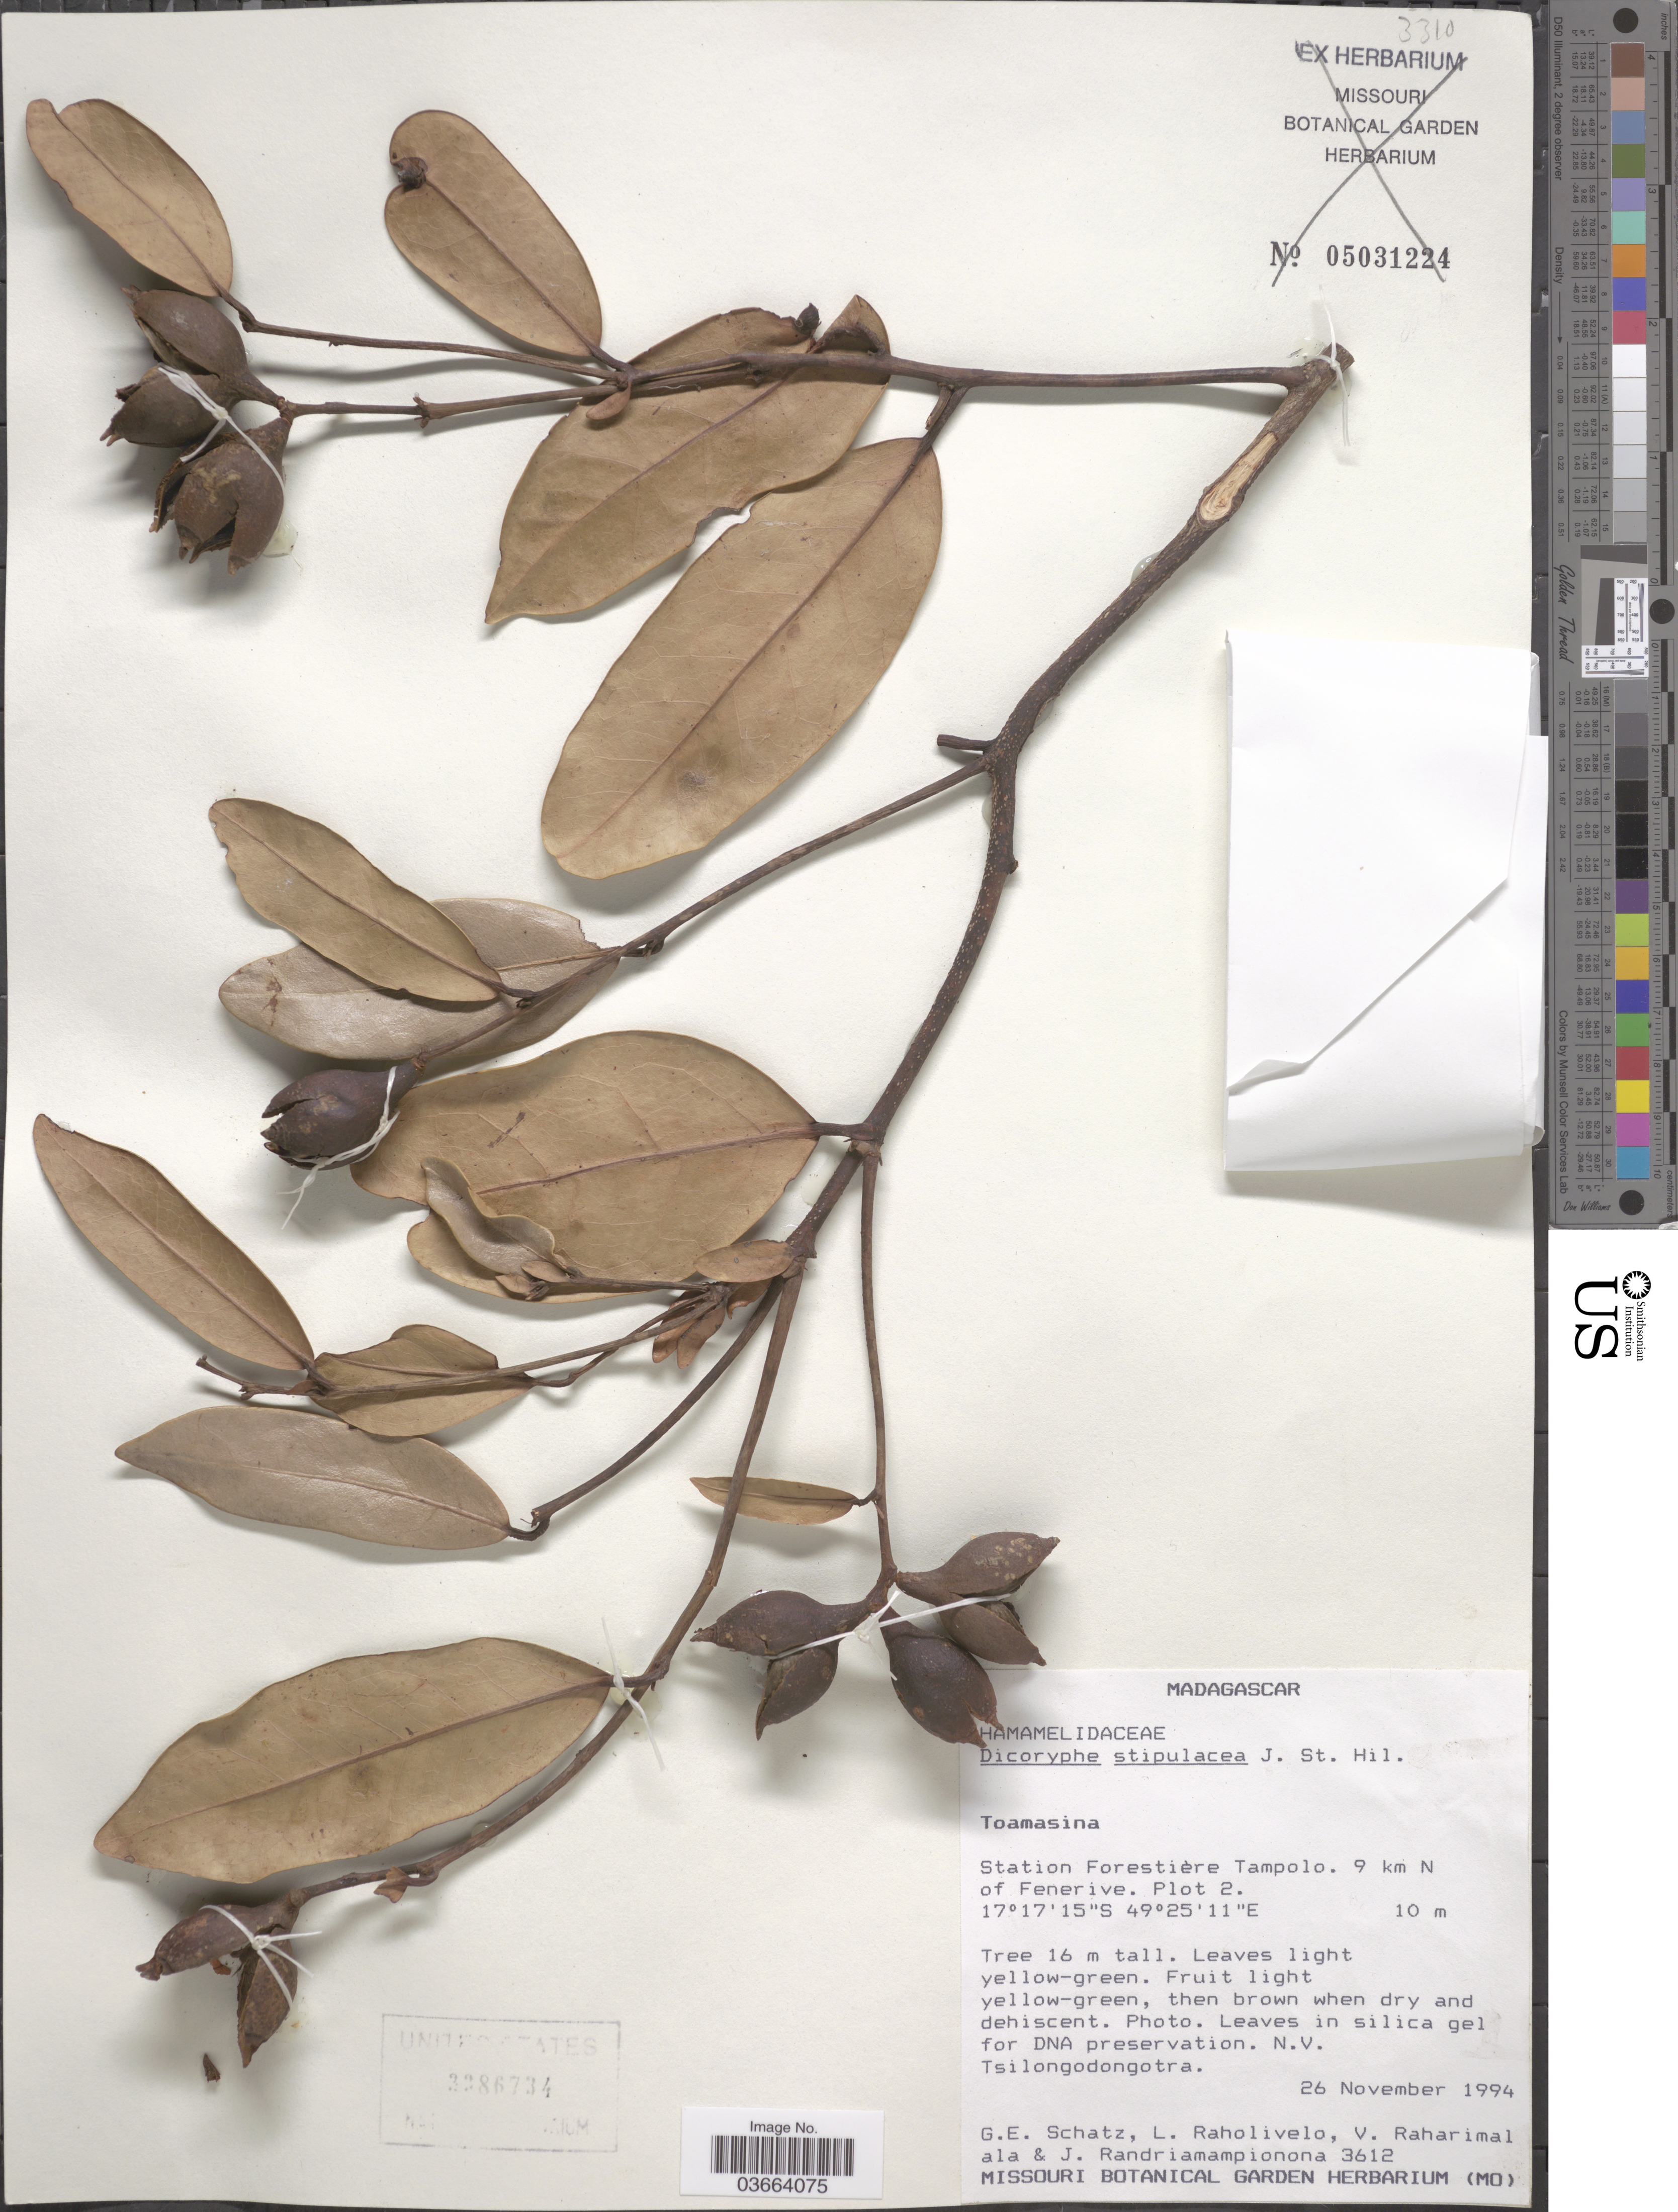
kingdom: Plantae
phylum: Tracheophyta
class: Magnoliopsida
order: Saxifragales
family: Hamamelidaceae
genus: Dicoryphe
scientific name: Dicoryphe stipulacea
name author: J. St.-Hil.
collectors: G. Schatz, L. Raholivelo, V. Raharimalala & J. Randriamampionona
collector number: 3612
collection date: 1994-11-26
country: Madagascar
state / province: Analanjirofo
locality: Station Forestière Tampolo. 9 km N of Fenerive. Plot 2.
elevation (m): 10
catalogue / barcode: US 3386734